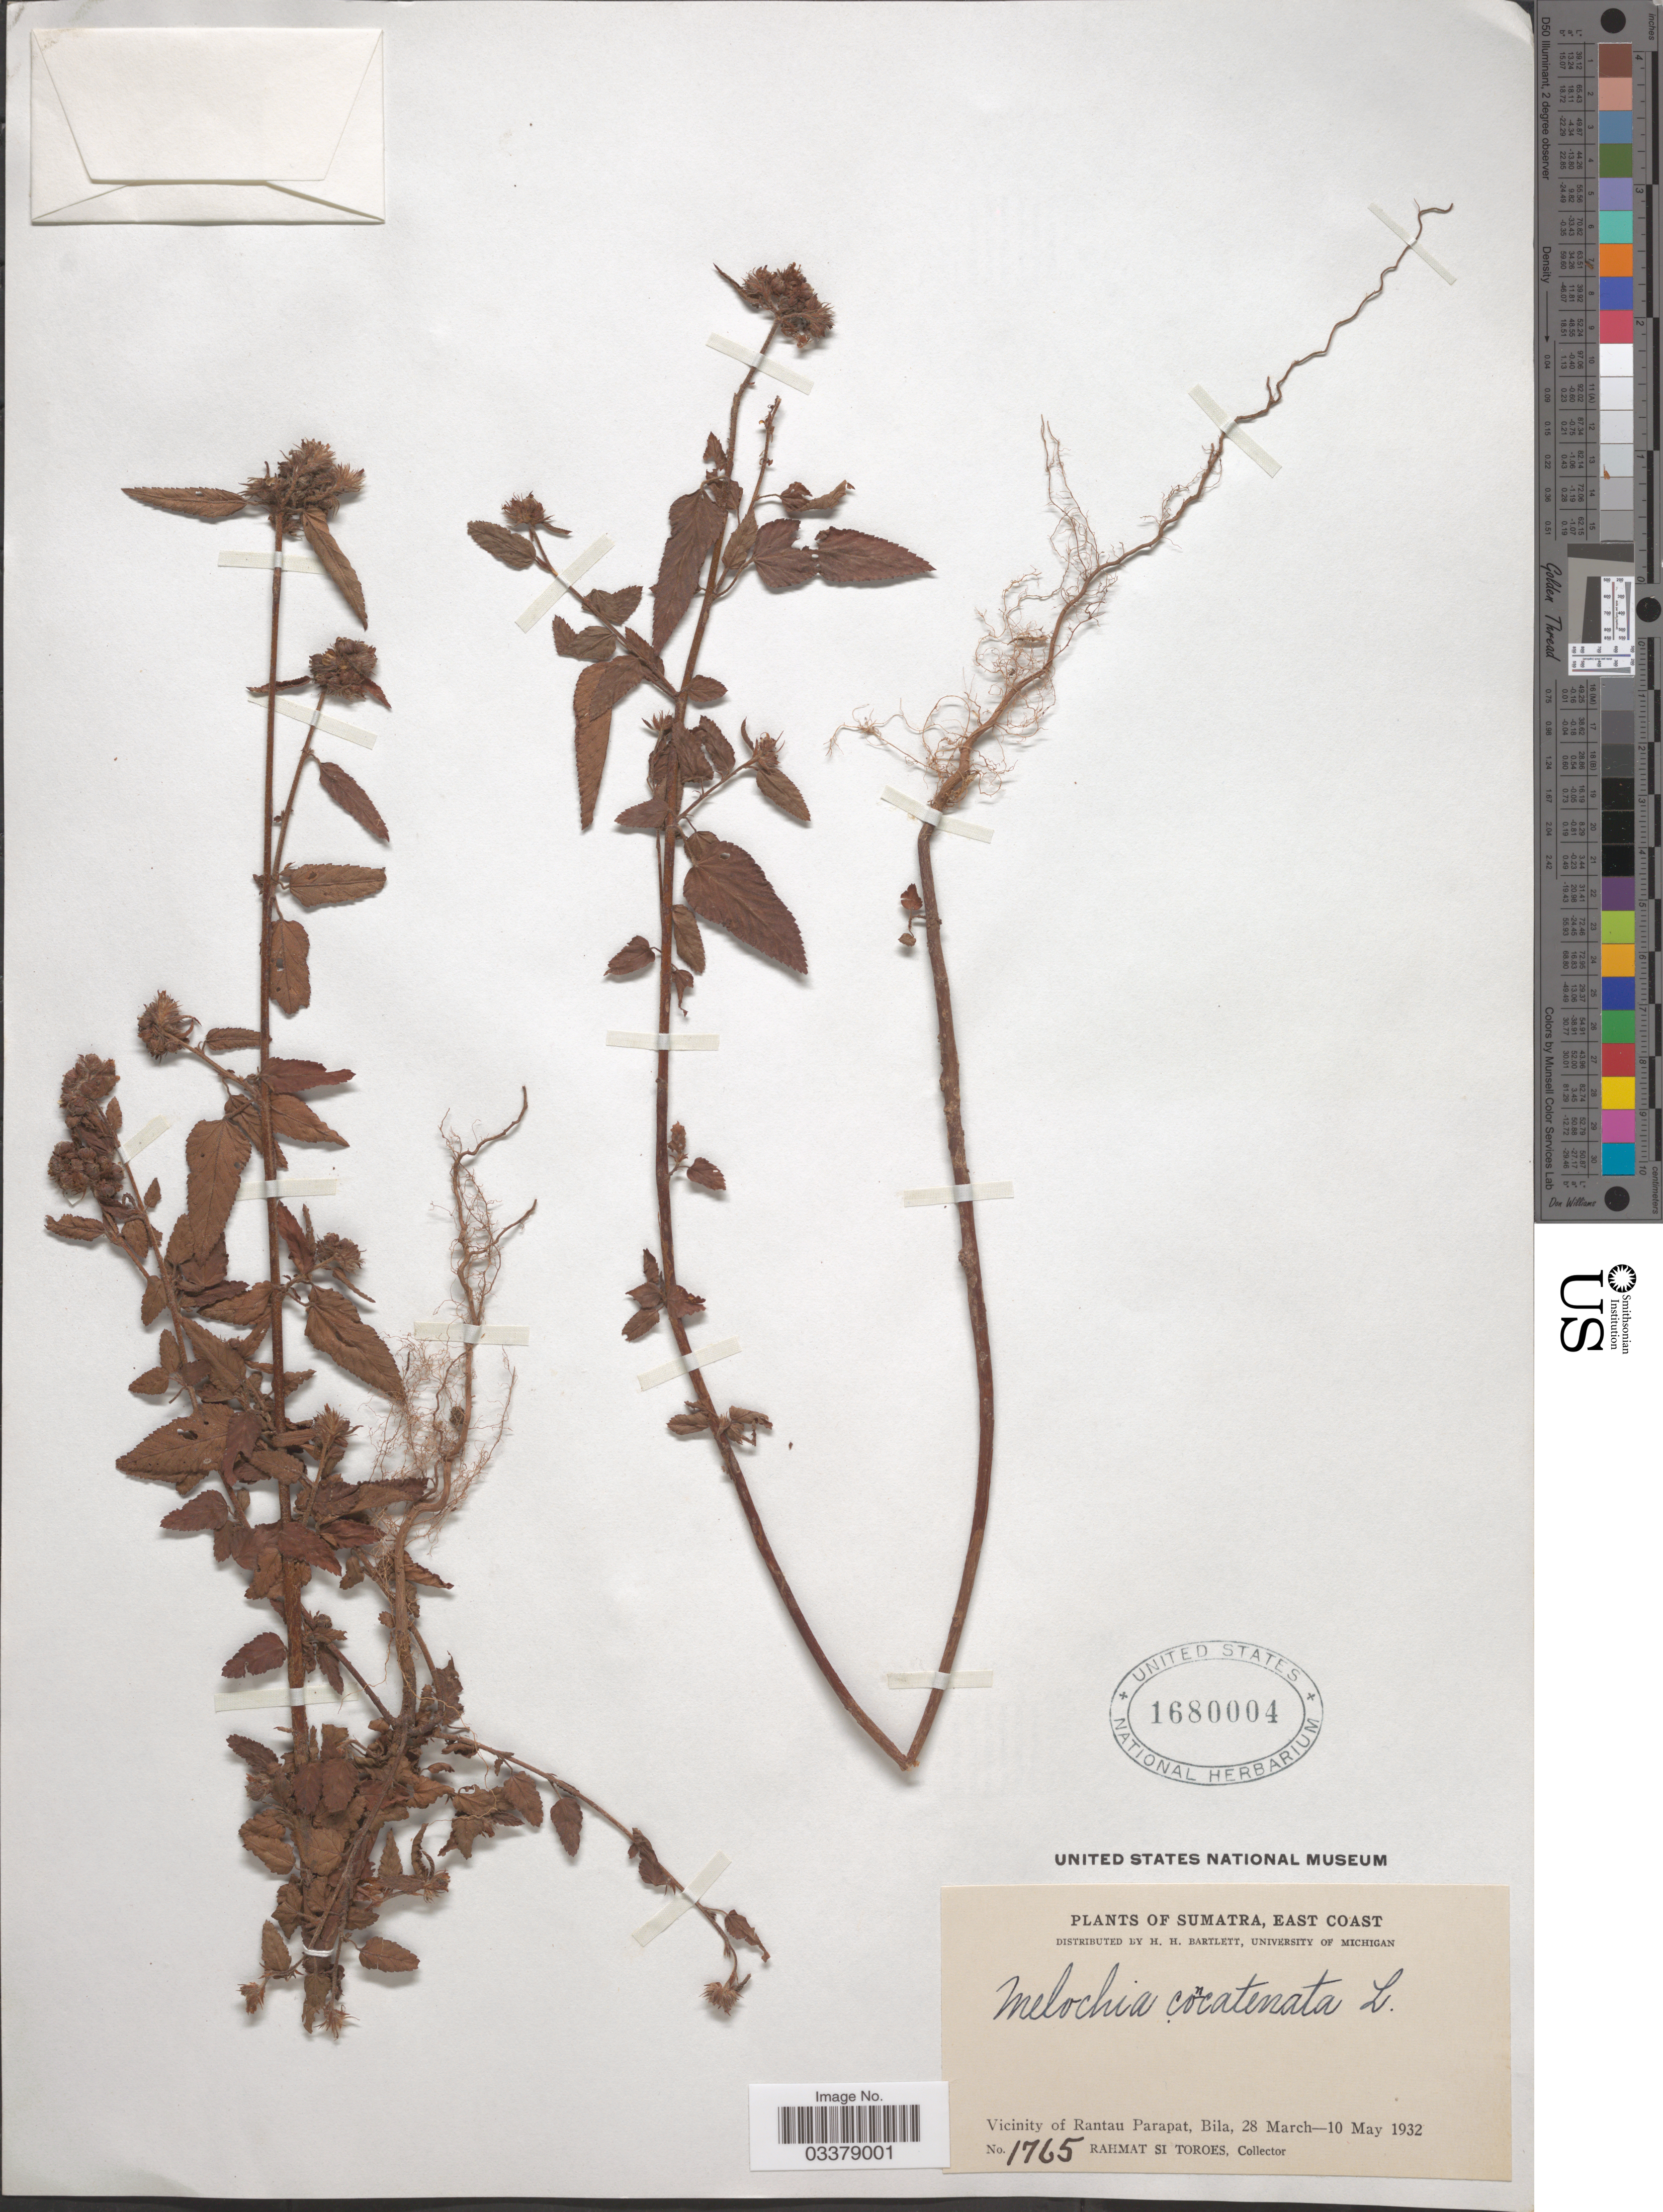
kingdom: Plantae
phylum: Tracheophyta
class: Magnoliopsida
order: Malvales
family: Malvaceae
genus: Melochia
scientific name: Melochia corchorifolia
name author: L.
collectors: Rahmat Si Boeea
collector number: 1765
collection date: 1932-03-28/1932-05-10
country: Indonesia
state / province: Sumatra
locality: East Coast, Vicinity of Rantau Parapat, Bila.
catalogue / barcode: US 1680004